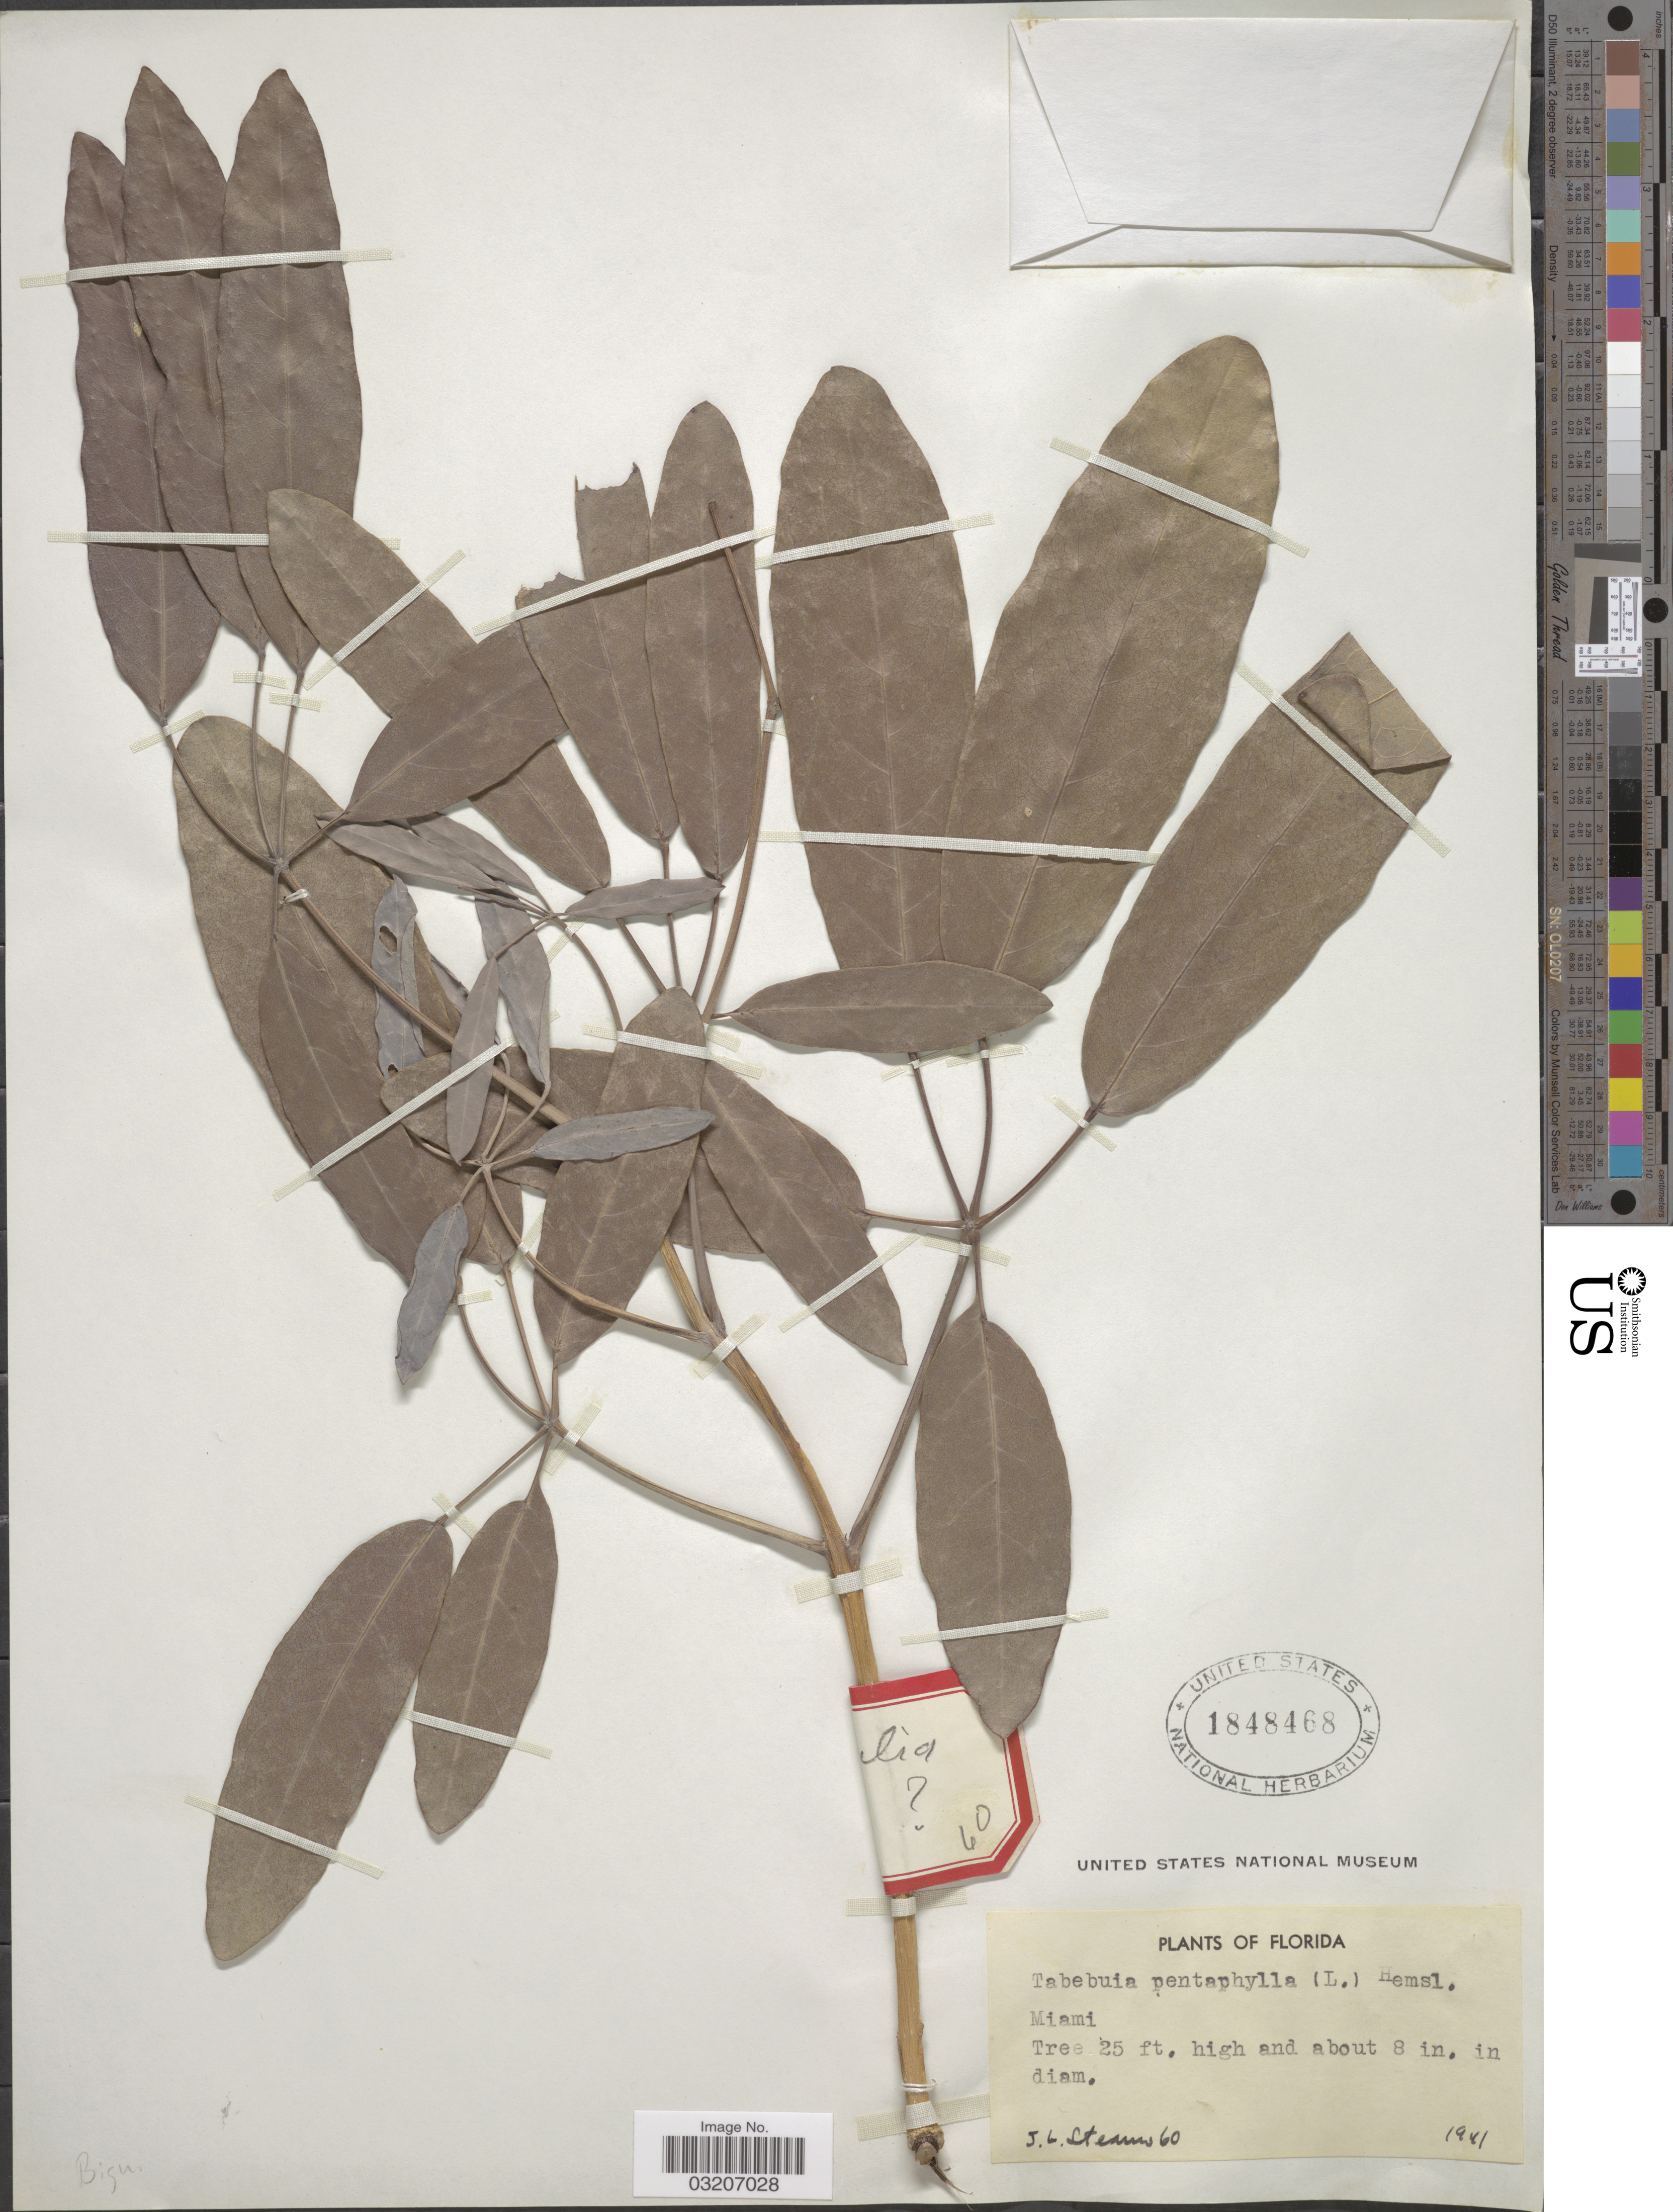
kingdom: Plantae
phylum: Tracheophyta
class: Magnoliopsida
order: Lamiales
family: Bignoniaceae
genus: Tabebuia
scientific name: Tabebuia pentaphylla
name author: Hemsl.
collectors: S. Stearns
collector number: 60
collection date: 1941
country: United States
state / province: Florida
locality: Miami.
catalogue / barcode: US 1848468